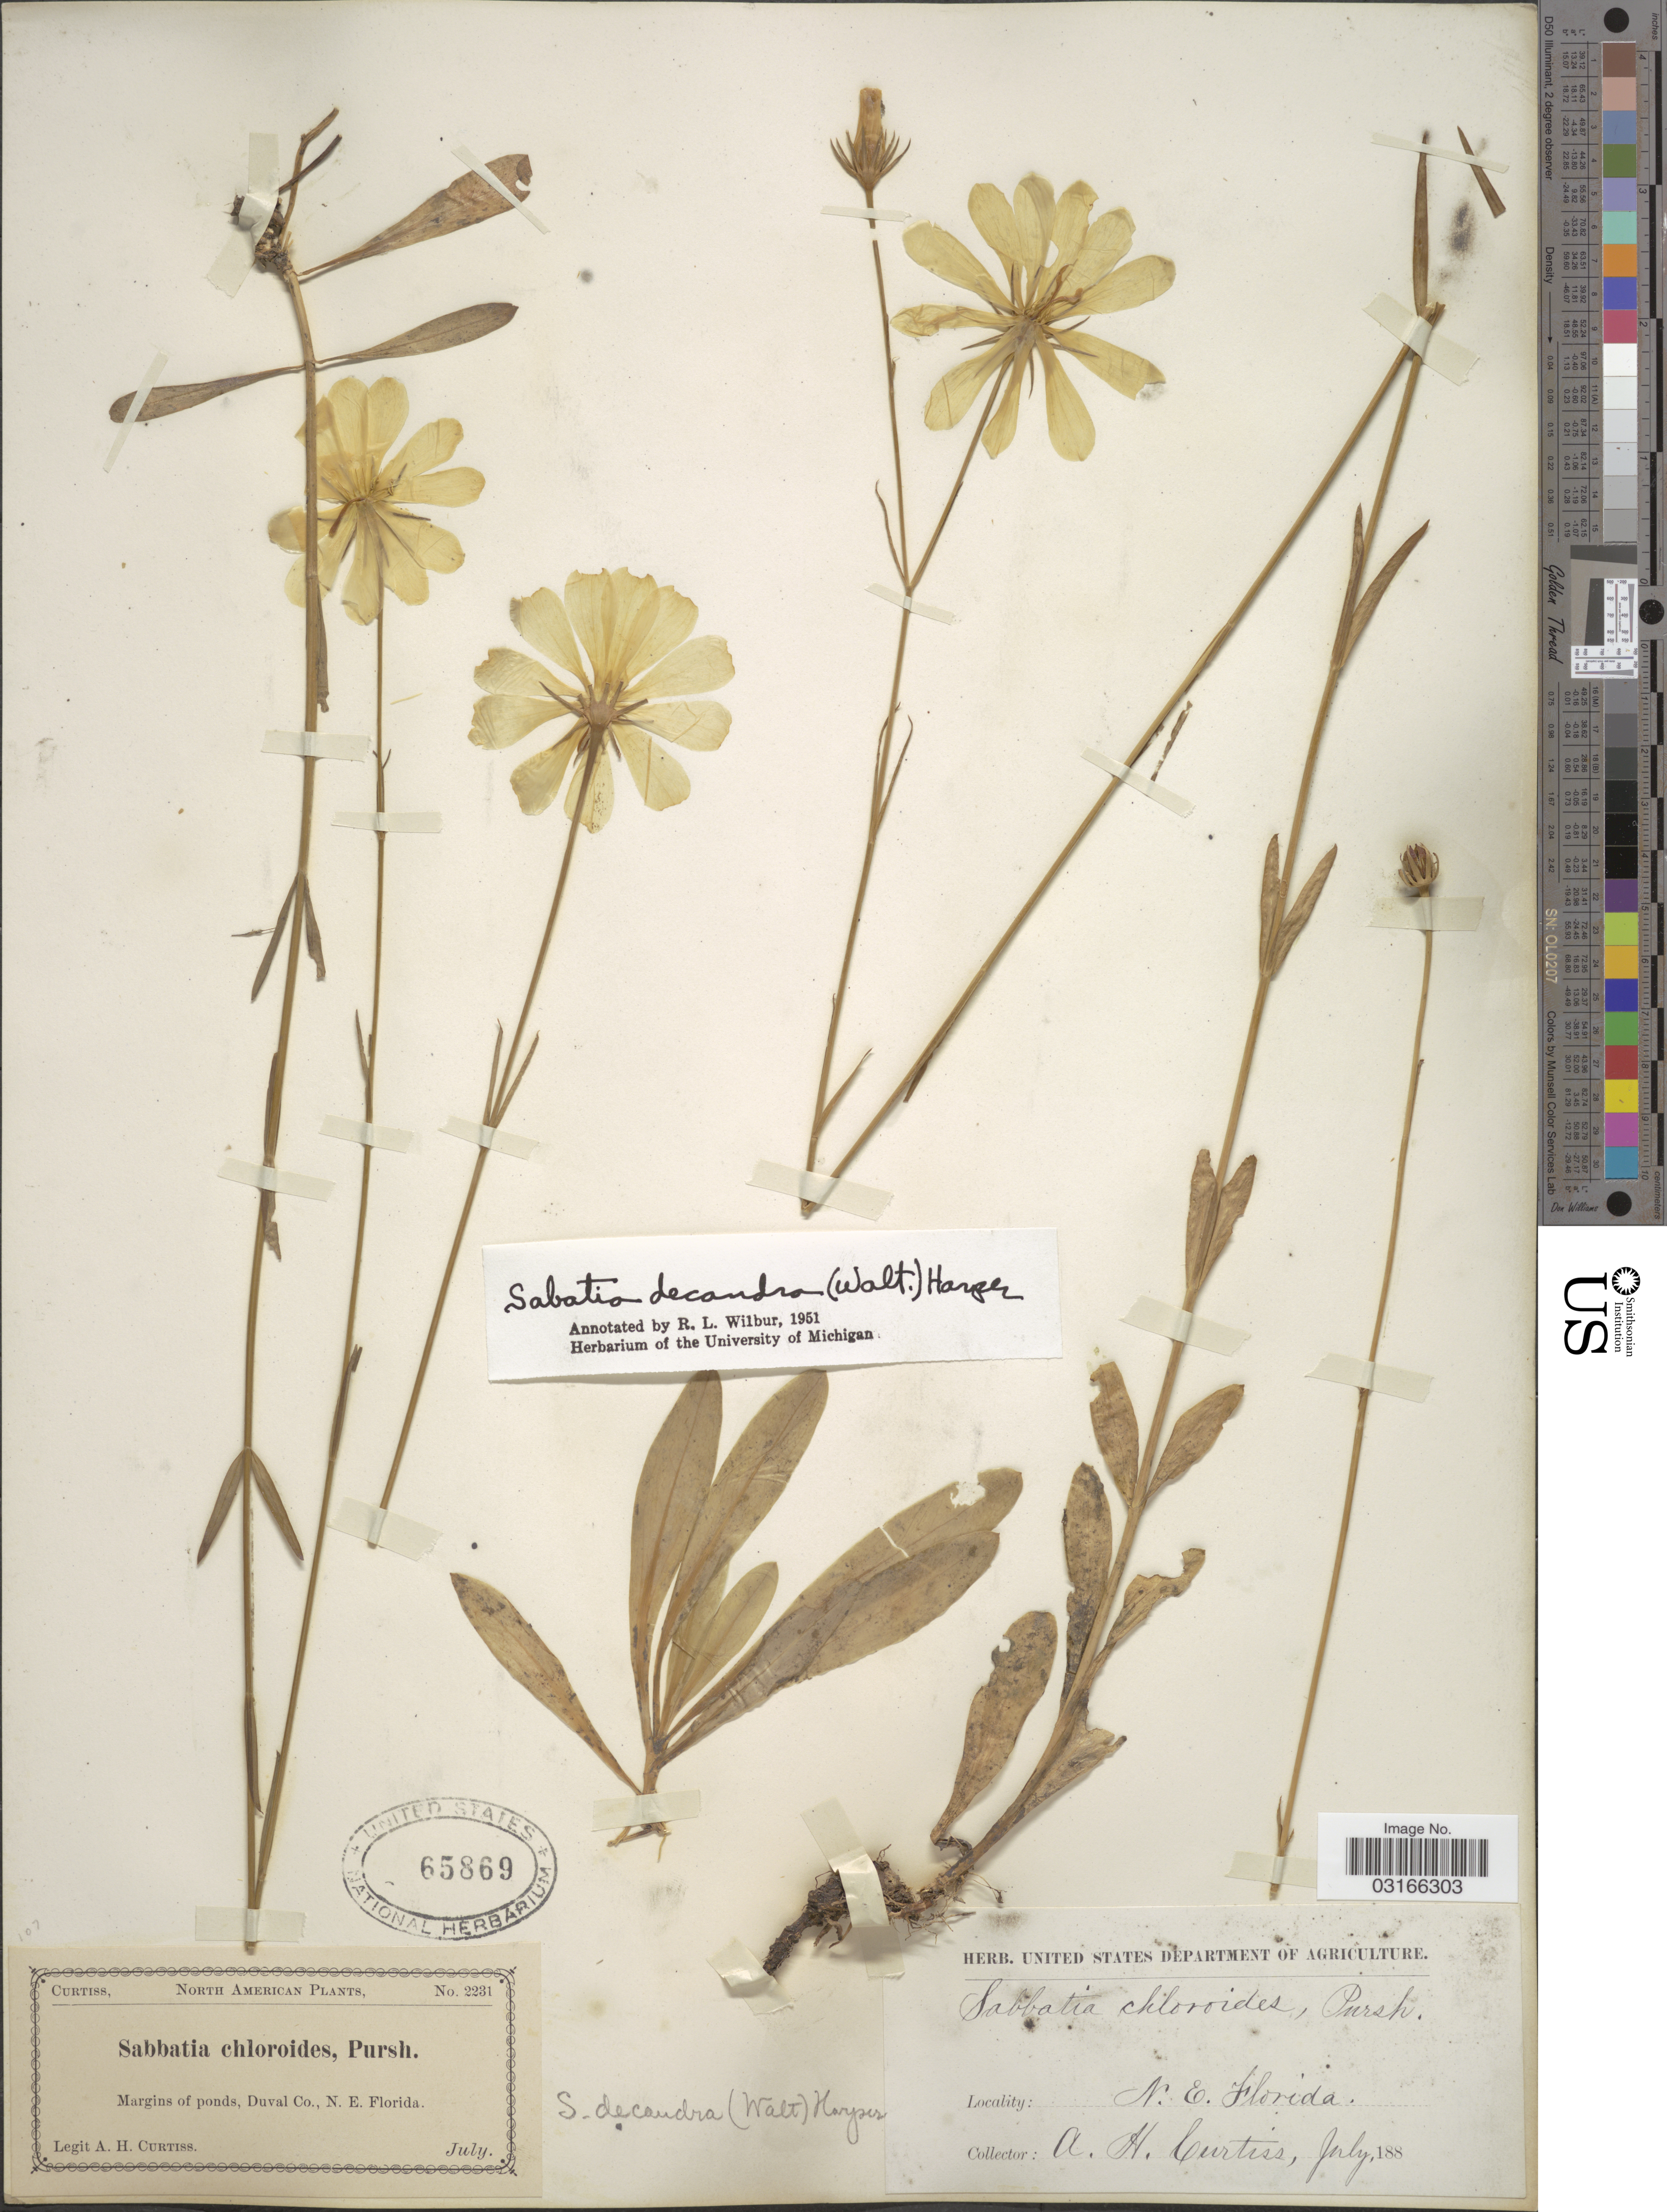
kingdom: Plantae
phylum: Tracheophyta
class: Magnoliopsida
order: Gentianales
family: Gentianaceae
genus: Sabatia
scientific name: Sabatia decandra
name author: (Walter)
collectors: A. H. Curtiss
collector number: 2231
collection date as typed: July 188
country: United States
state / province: Florida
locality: Margins of ponds, Duval Co., N. E. Florida.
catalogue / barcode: US 65869